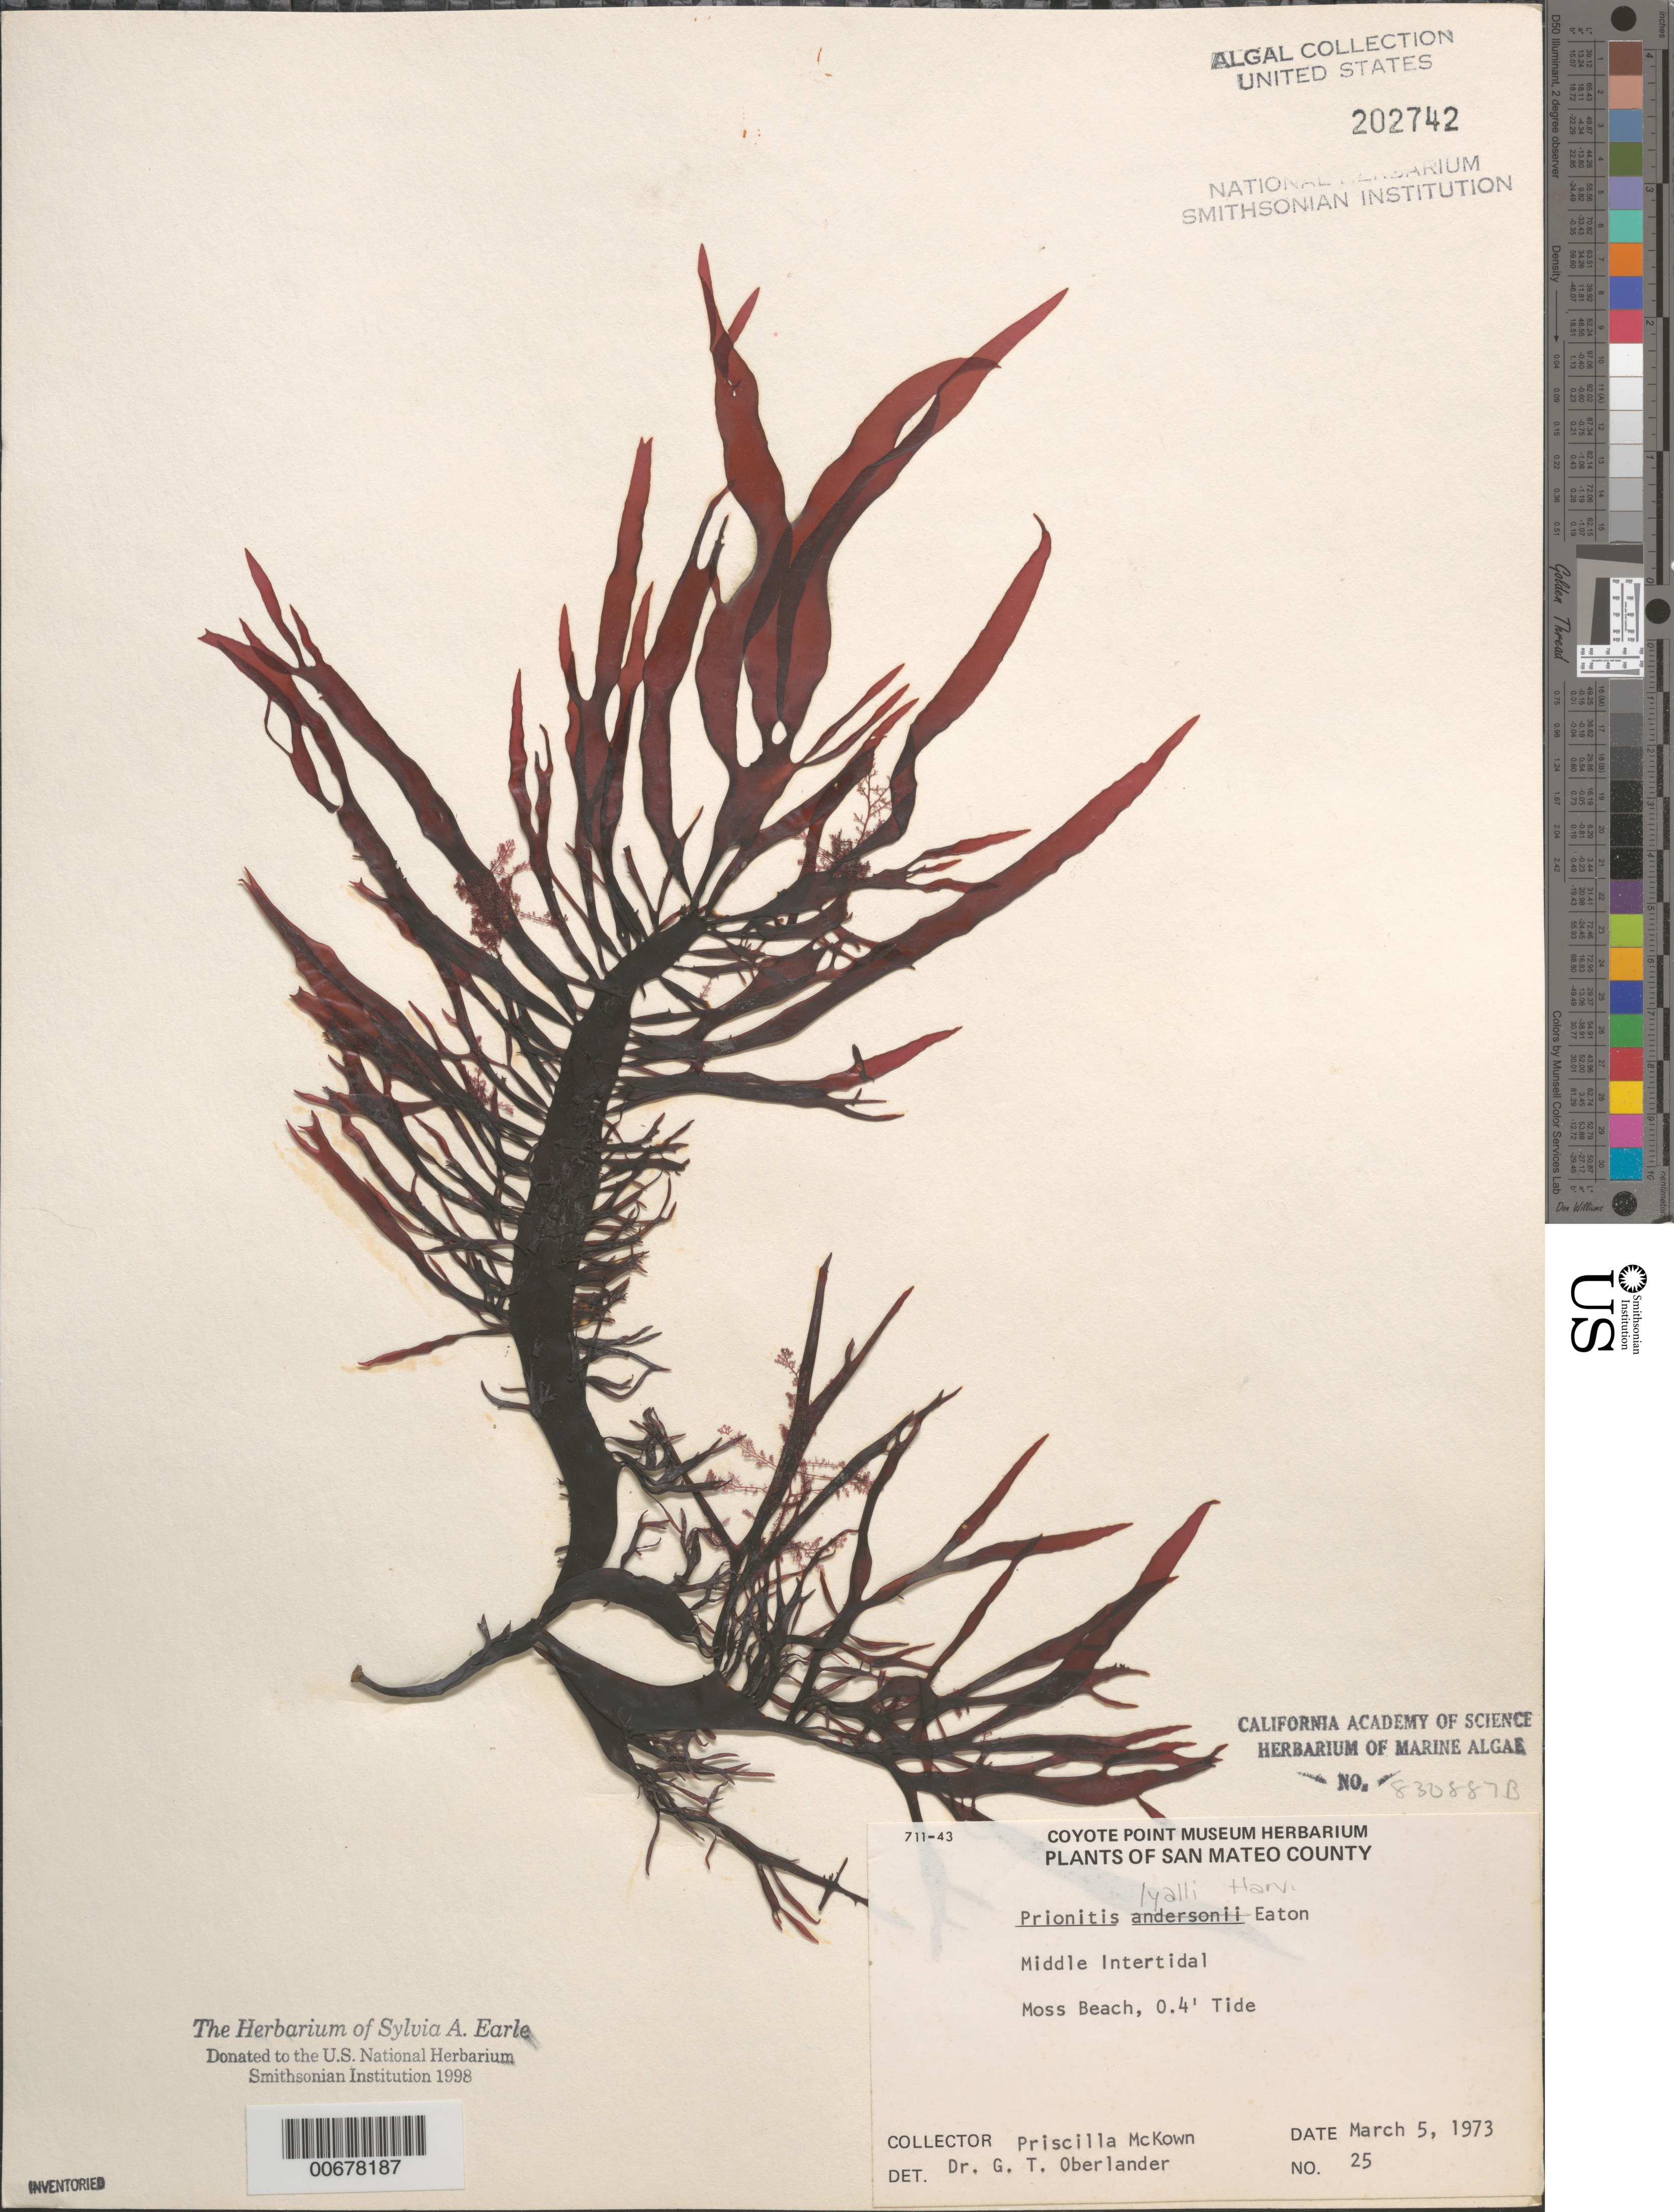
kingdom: Plantae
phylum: Rhodophyta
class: Florideophyceae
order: Cryptonemiales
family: Cryptonemiaceae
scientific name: Prionitis sternbergii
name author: (C. Agardh) J. Agardh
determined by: Algae name updating Project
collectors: P. McKown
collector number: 25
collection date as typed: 05 Mar 1973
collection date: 1973-03-05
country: United States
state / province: California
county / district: San Mateo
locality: Moss Beach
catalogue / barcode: US 202742